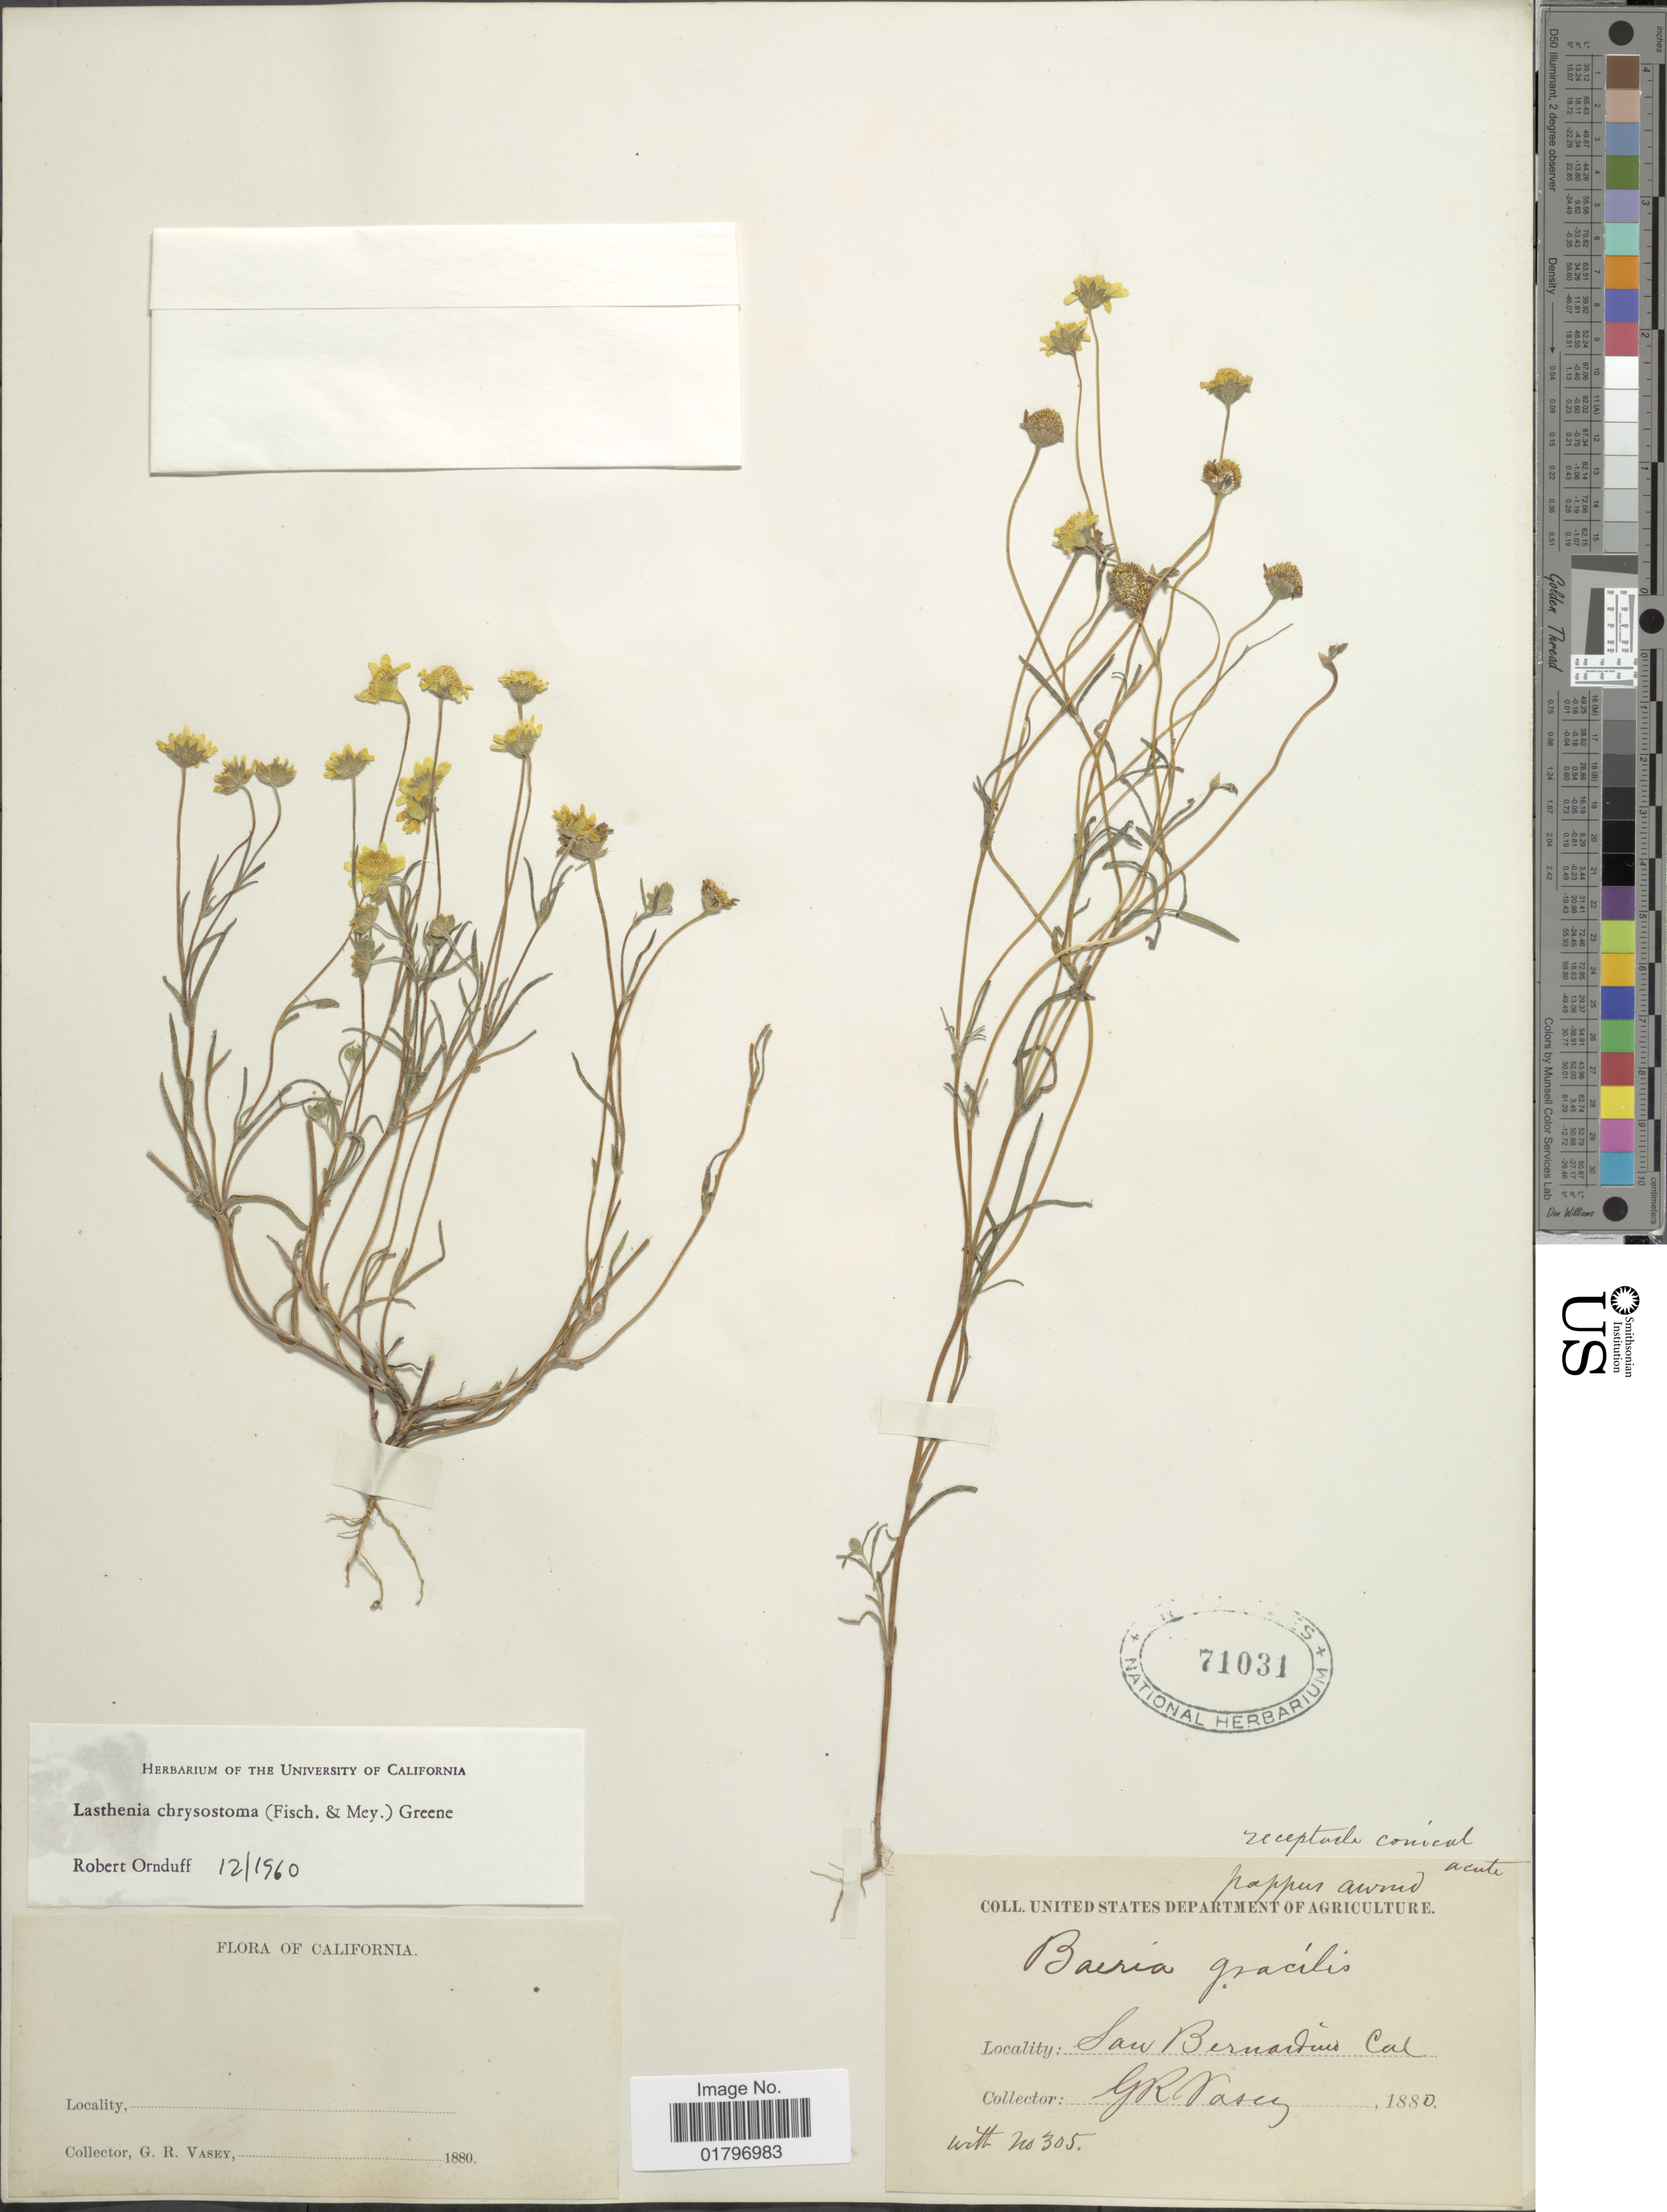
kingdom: Plantae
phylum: Tracheophyta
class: Magnoliopsida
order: Asterales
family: Asteraceae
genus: Lasthenia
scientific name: Lasthenia chrysostoma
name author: (Fisch. & C.A. Mey.) Greene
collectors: G. R. Vasey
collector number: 305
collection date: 1880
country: United States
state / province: California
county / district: San Bernardino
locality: San Bernardino, Cal.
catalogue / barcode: US 71031